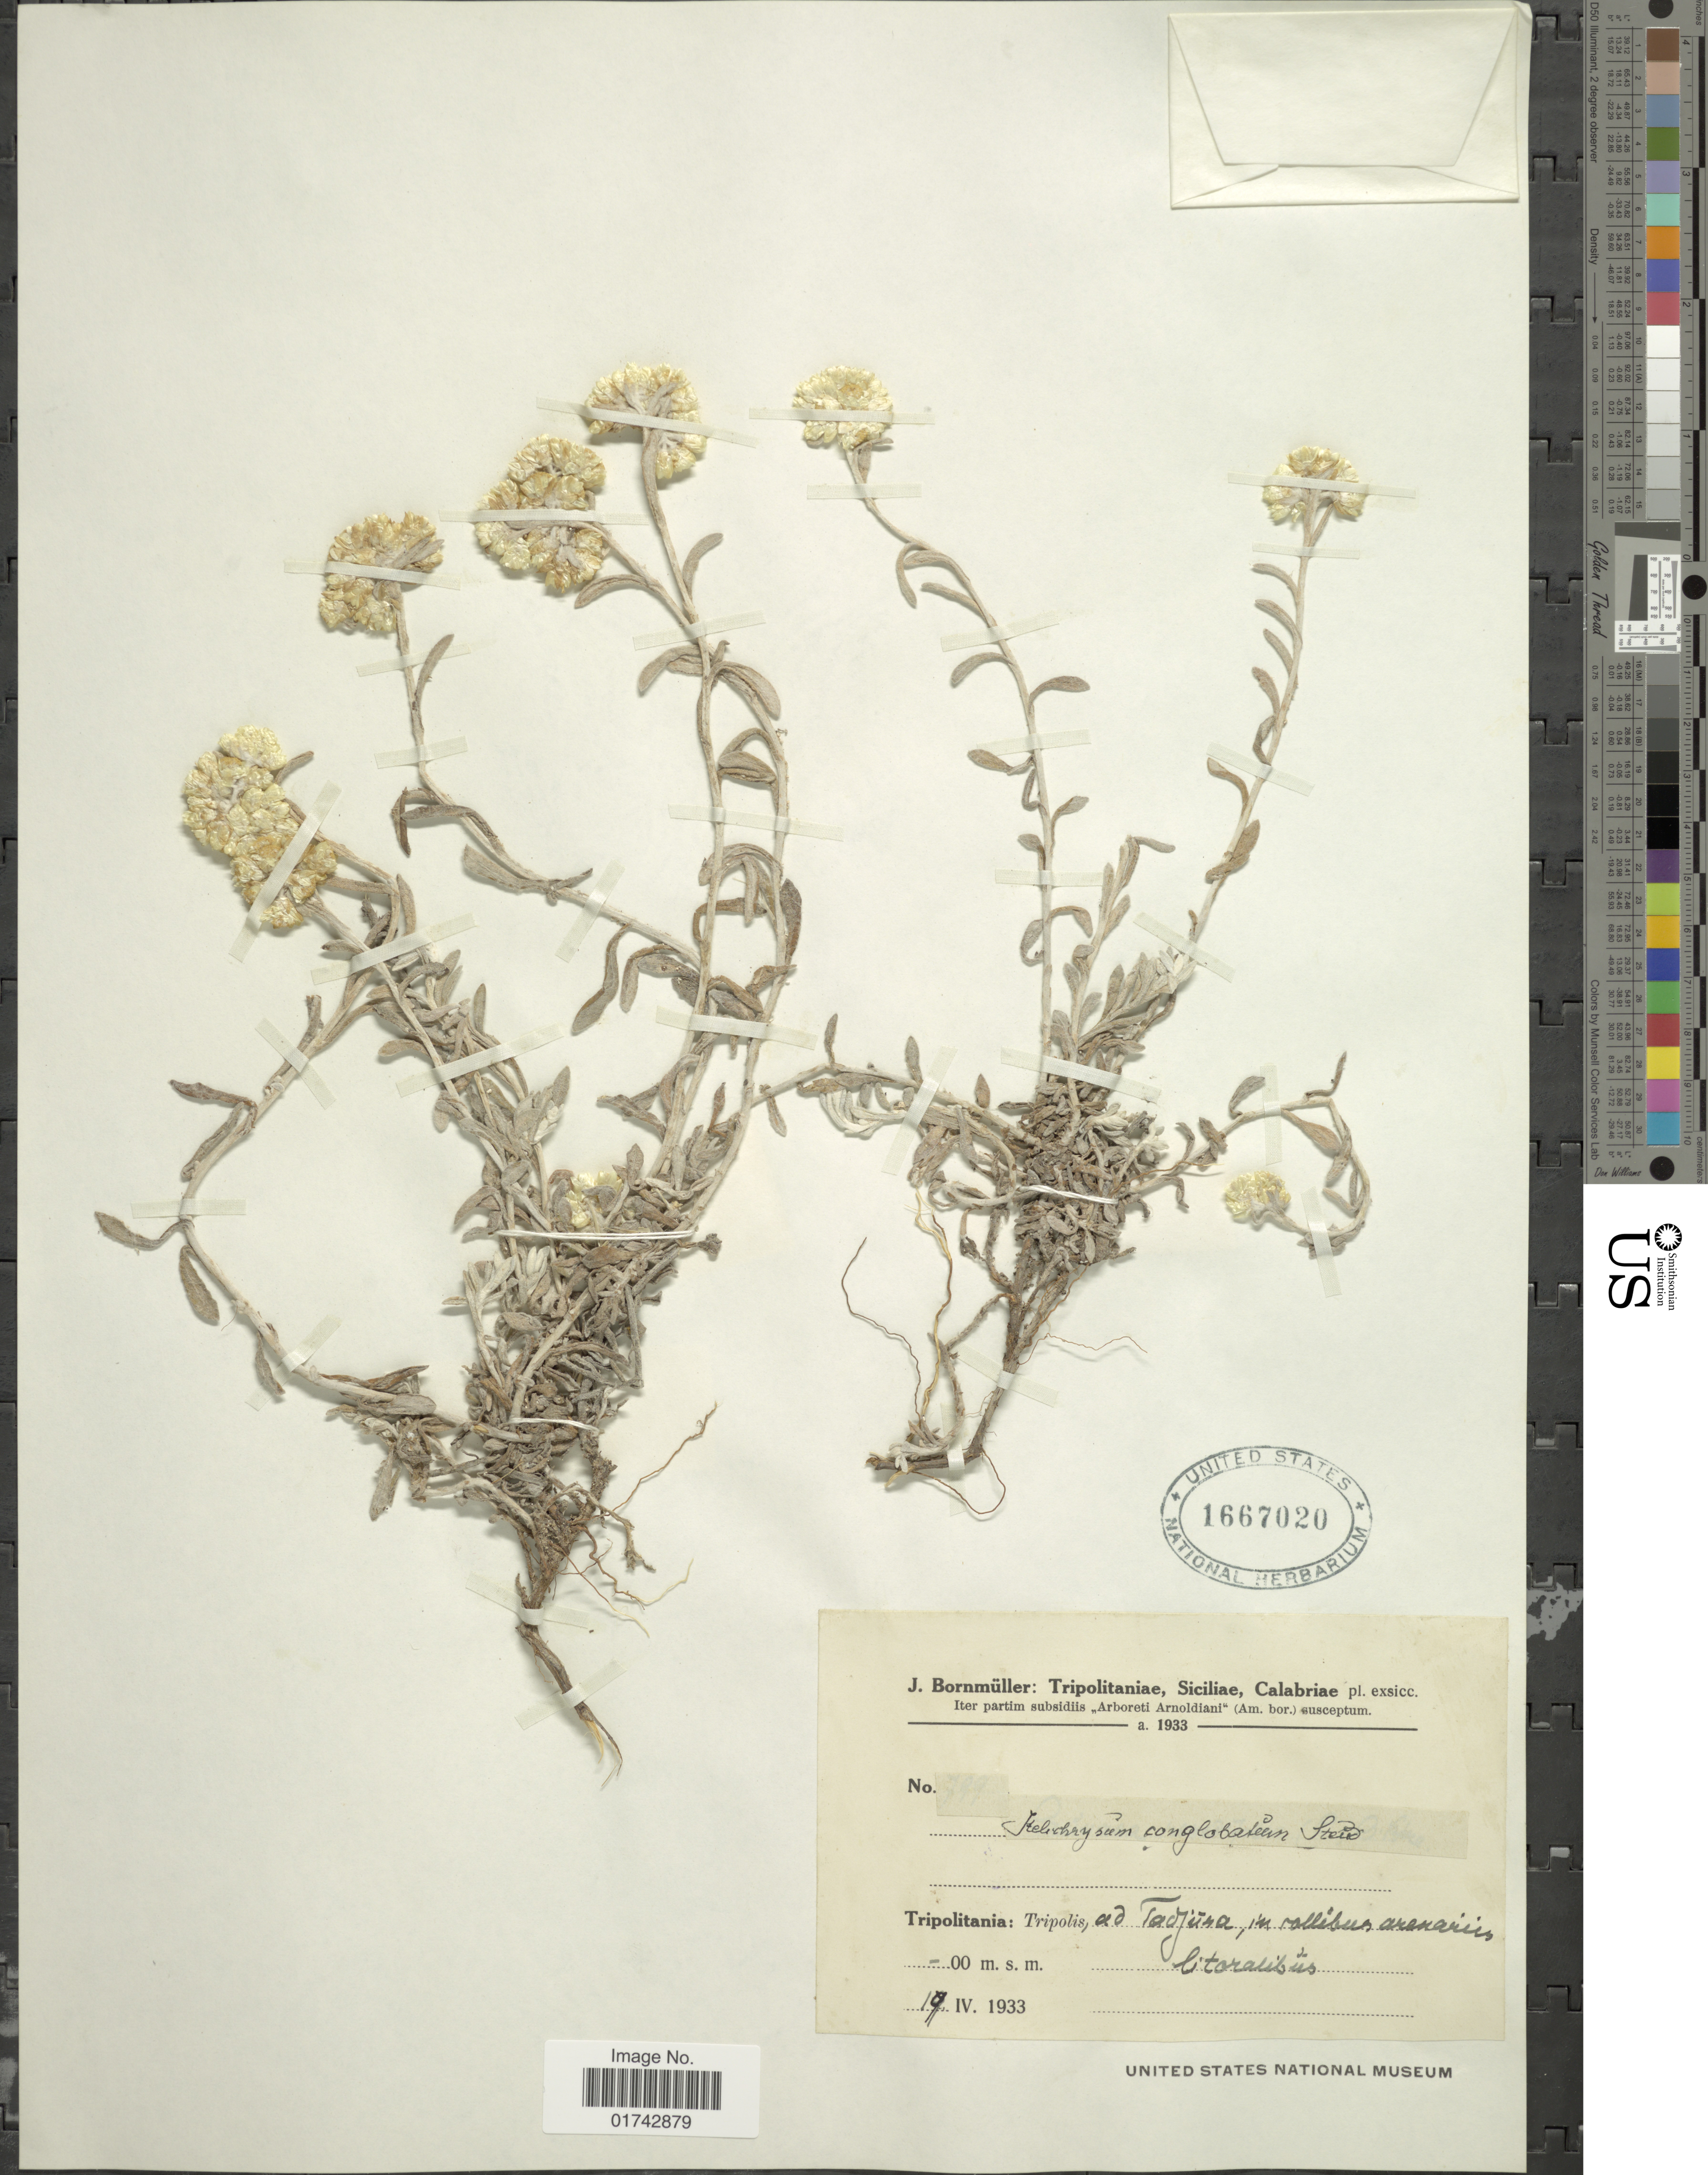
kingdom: Plantae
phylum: Tracheophyta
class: Magnoliopsida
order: Asterales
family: Asteraceae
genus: Helichrysum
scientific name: Helichrysum conglobatum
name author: Steud.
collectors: J. Bornmüller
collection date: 1933-04-19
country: Libya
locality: Tripolitania: Tripolis, ad Tadjuna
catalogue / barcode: US 1667020